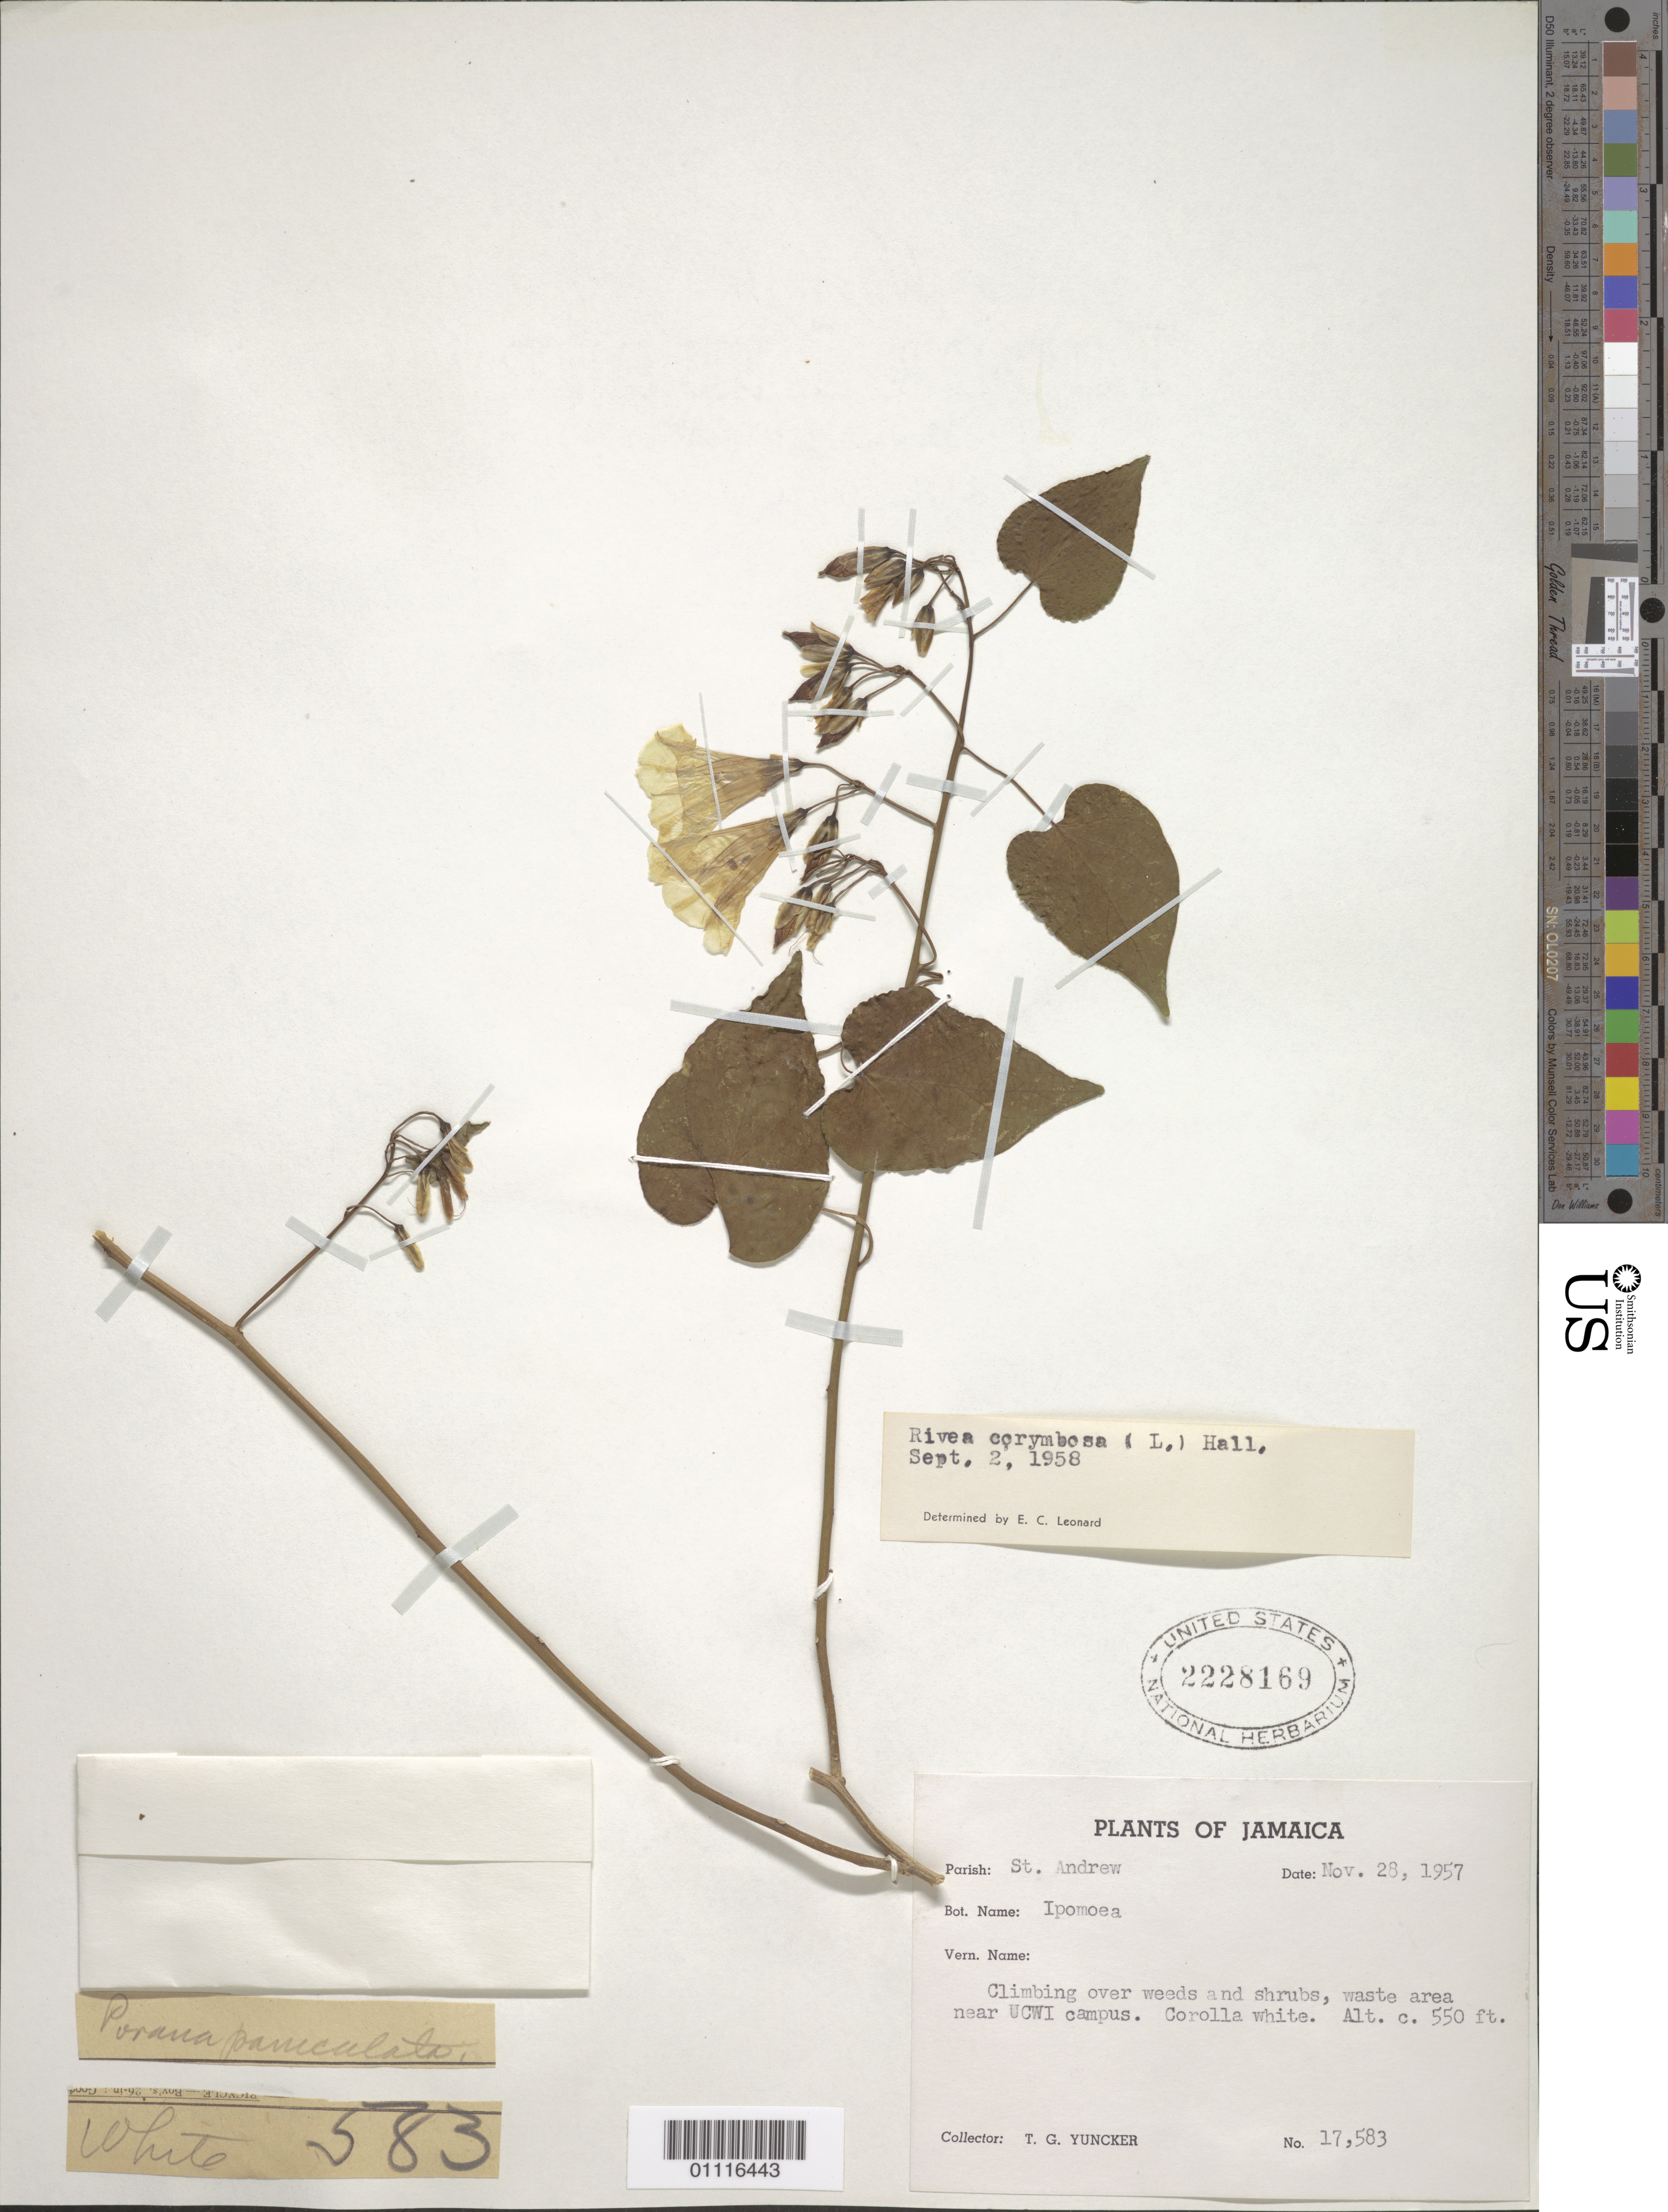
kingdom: Plantae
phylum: Tracheophyta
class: Magnoliopsida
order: Solanales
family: Convolvulaceae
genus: Turbina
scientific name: Turbina corymbosa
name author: (L.) Raf.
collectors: T. G. Yuncker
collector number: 17583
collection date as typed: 28 Nov 1957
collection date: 1957-11-28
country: Jamaica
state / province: Saint Andrew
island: Jamaica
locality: Climbing over weeds and shrubs, waste area near UCWI campus.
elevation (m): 168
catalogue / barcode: US 2228169